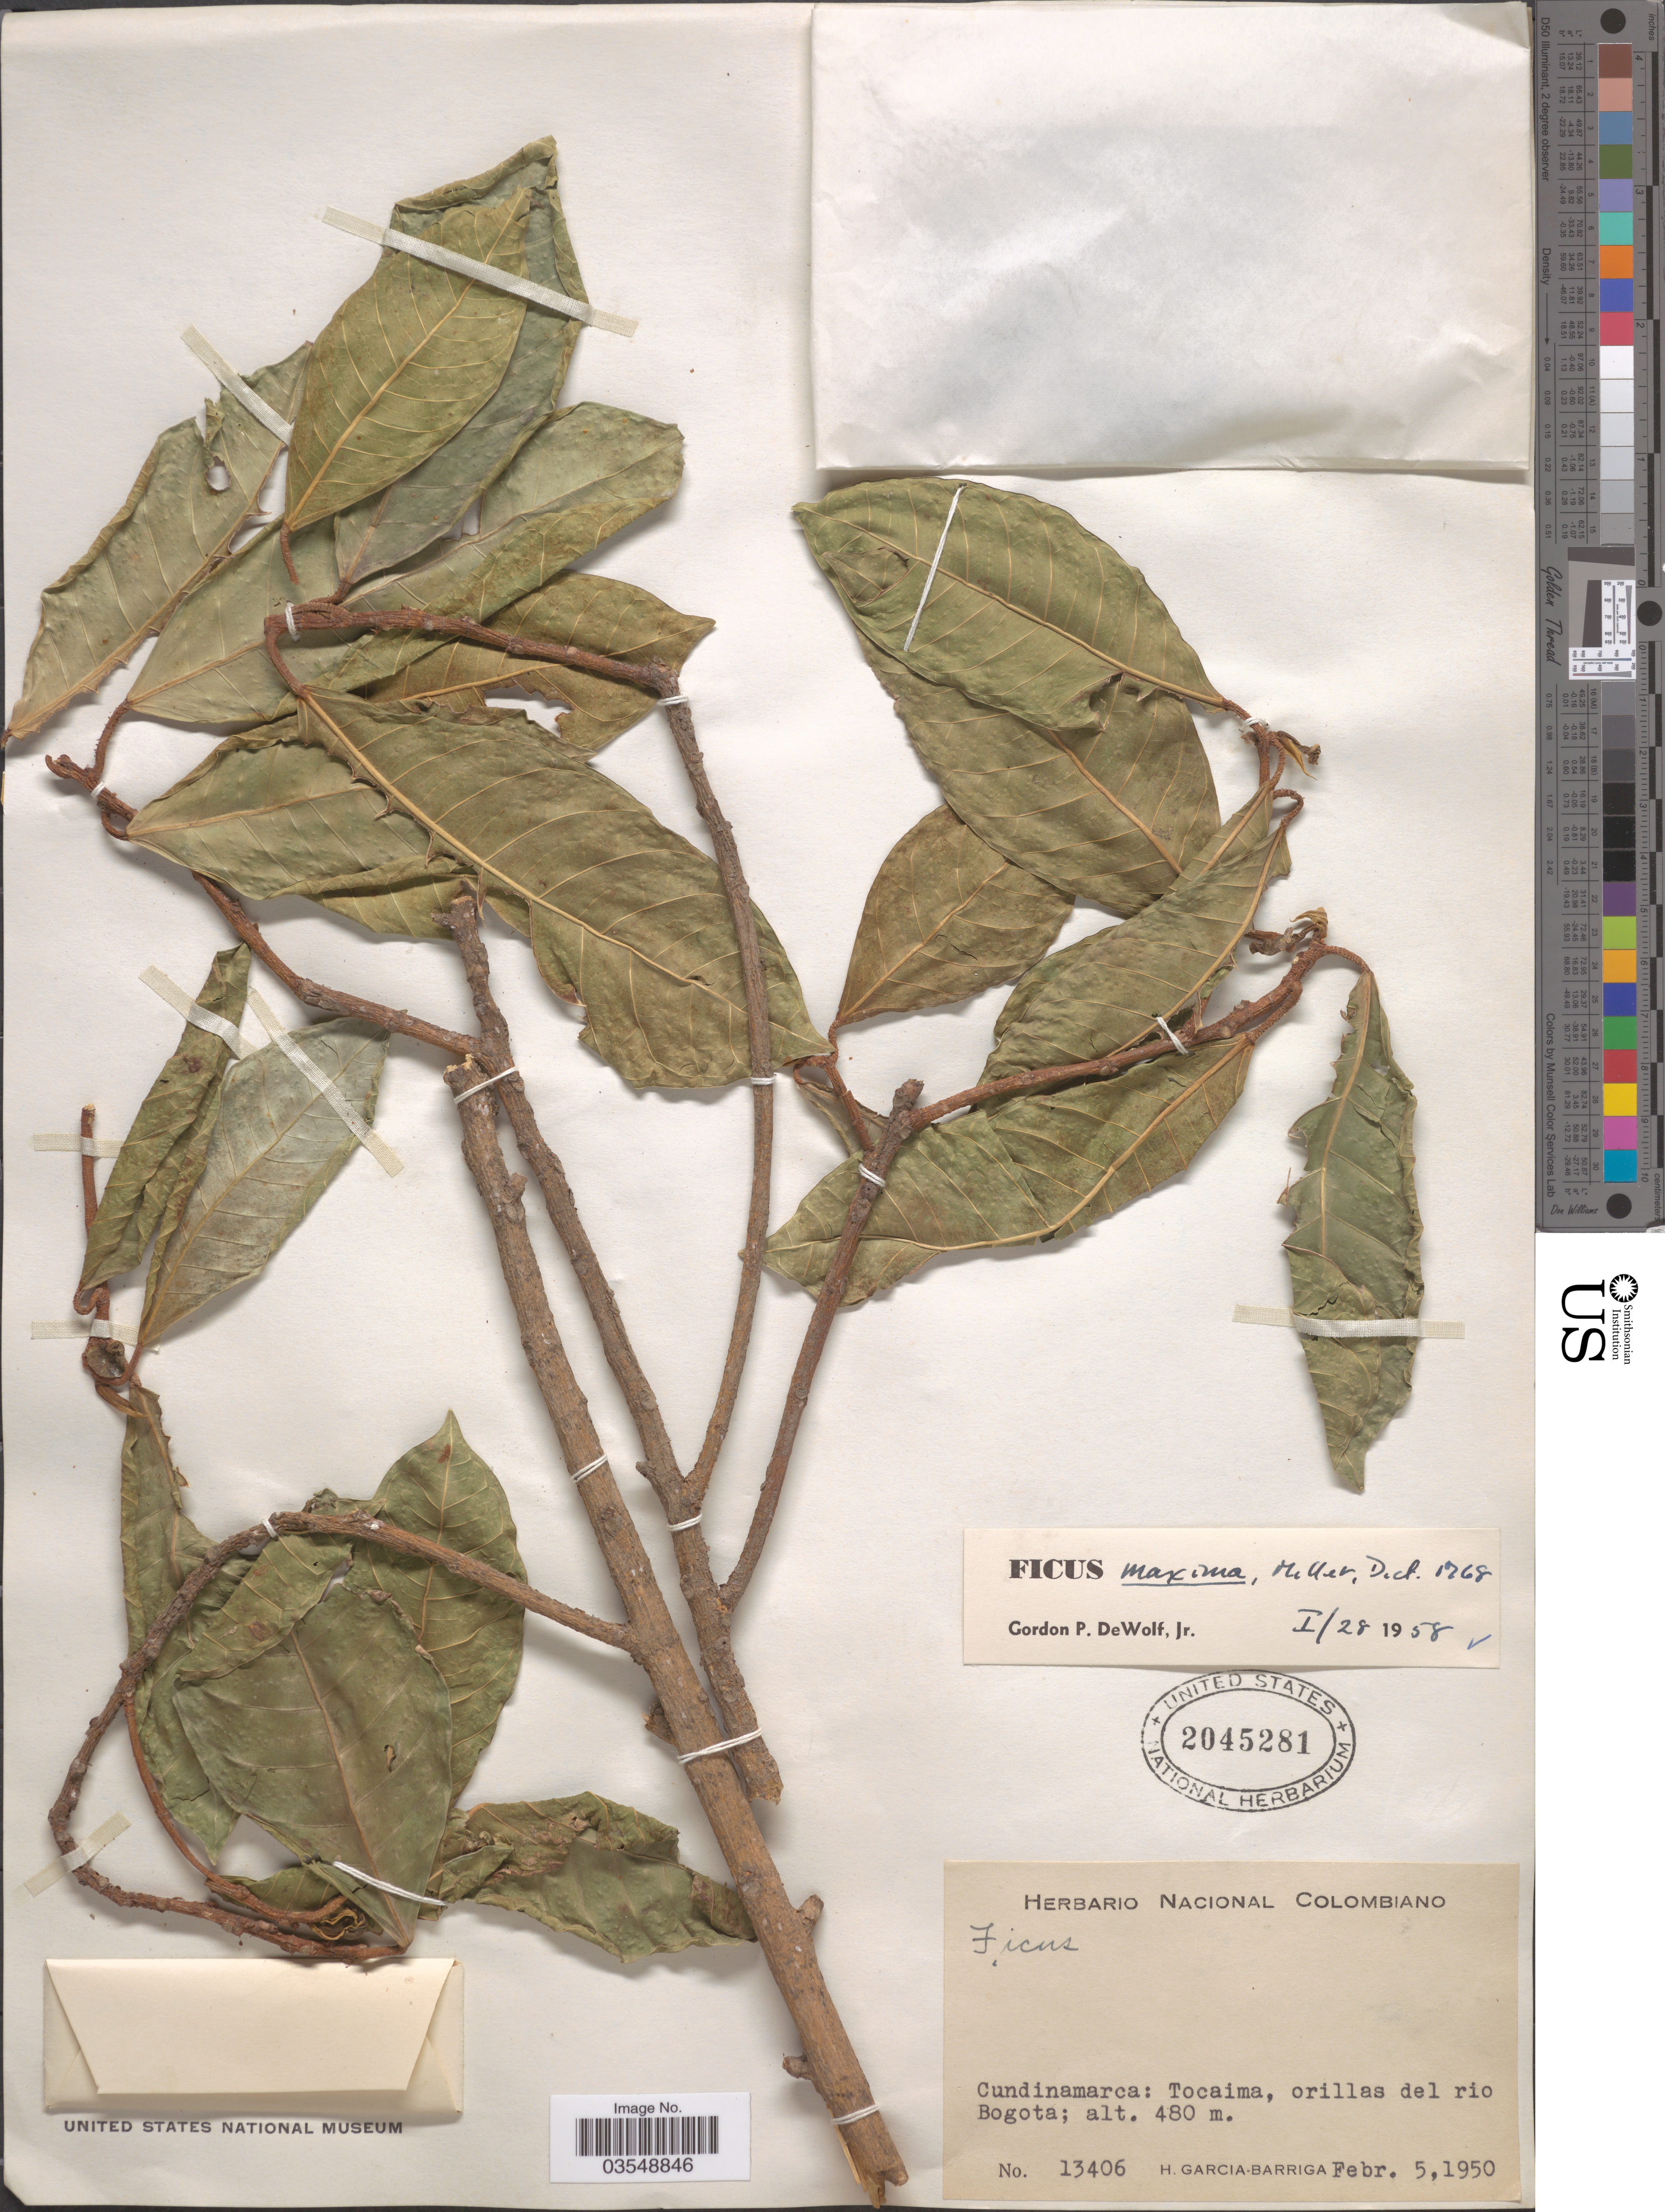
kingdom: Plantae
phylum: Tracheophyta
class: Magnoliopsida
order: Rosales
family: Moraceae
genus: Ficus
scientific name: Ficus maxima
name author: Mill.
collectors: H. García Barriga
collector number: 13406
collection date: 1950-02-05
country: Colombia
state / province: Cundinamarca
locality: Tocaima, orillas del rio Bogota.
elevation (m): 480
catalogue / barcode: US 2045281